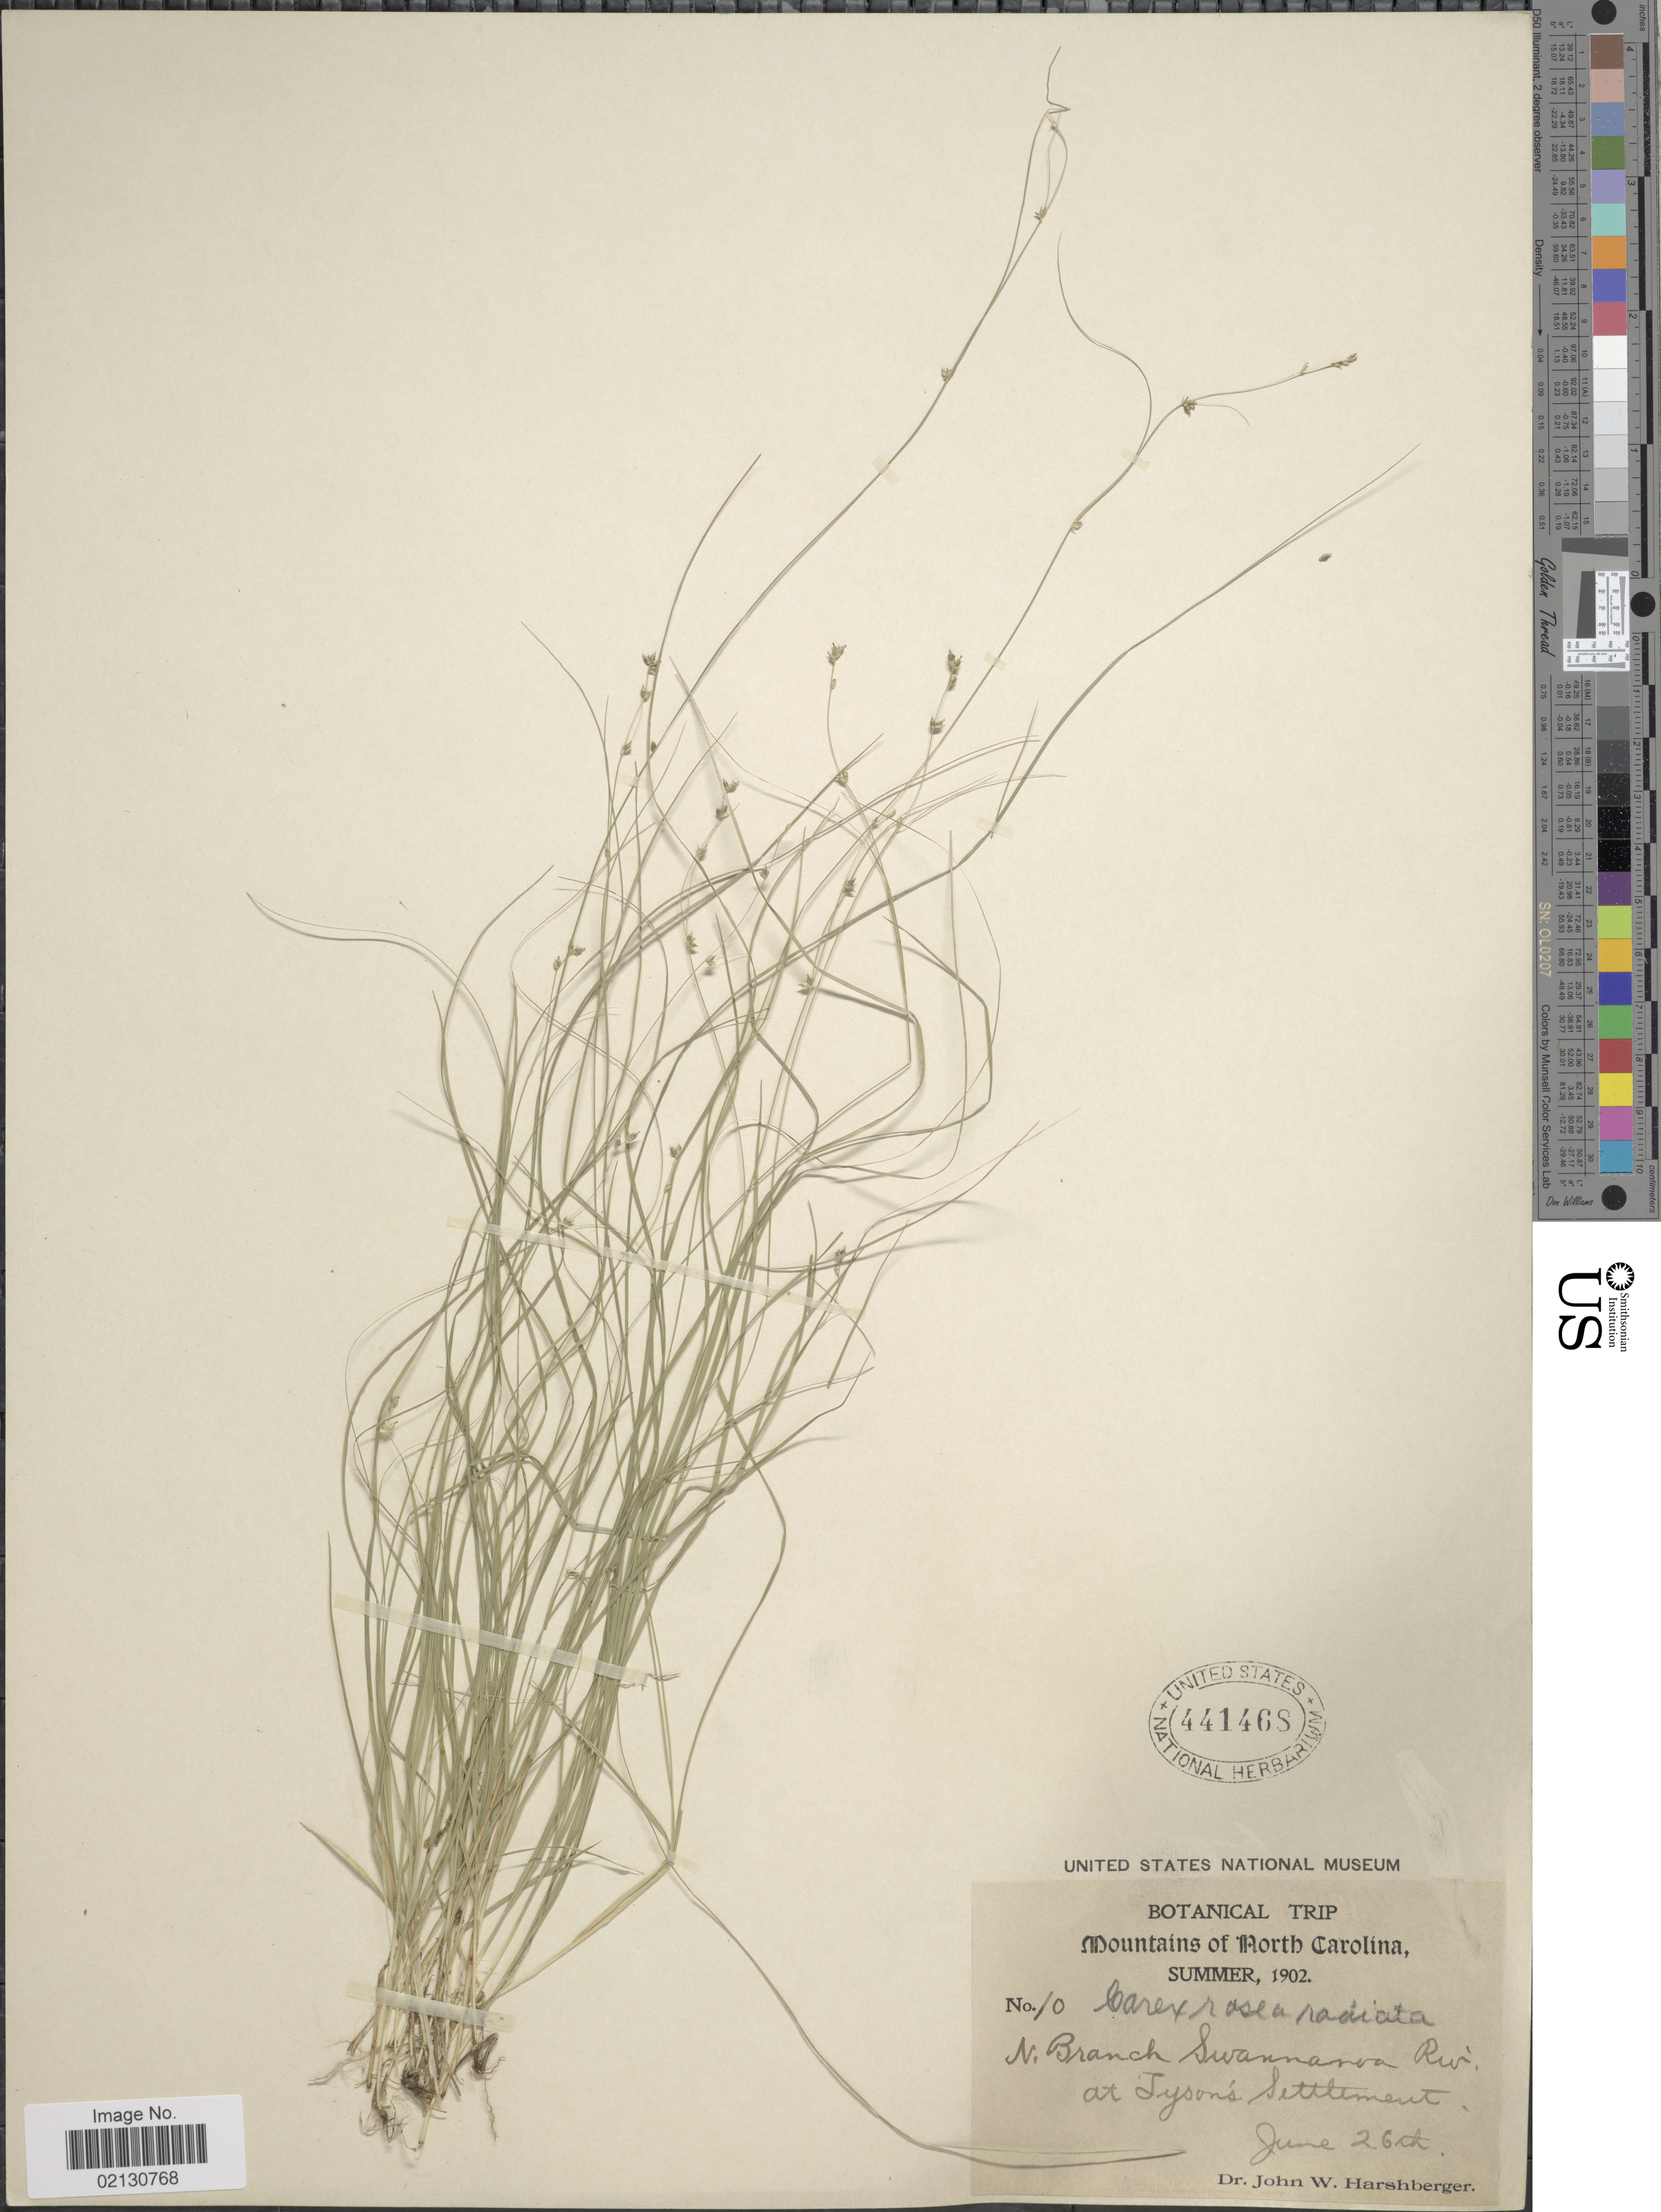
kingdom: Plantae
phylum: Tracheophyta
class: Liliopsida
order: Poales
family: Cyperaceae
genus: Carex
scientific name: Carex radiata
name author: (Wahlenb.) Small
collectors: J. W. Harshberger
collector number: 10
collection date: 1902-06-26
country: United States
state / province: North Carolina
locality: Mountains of North Carolina. N. Branch Swannanoa Riv. at Tyson's Settlement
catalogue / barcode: US 441468